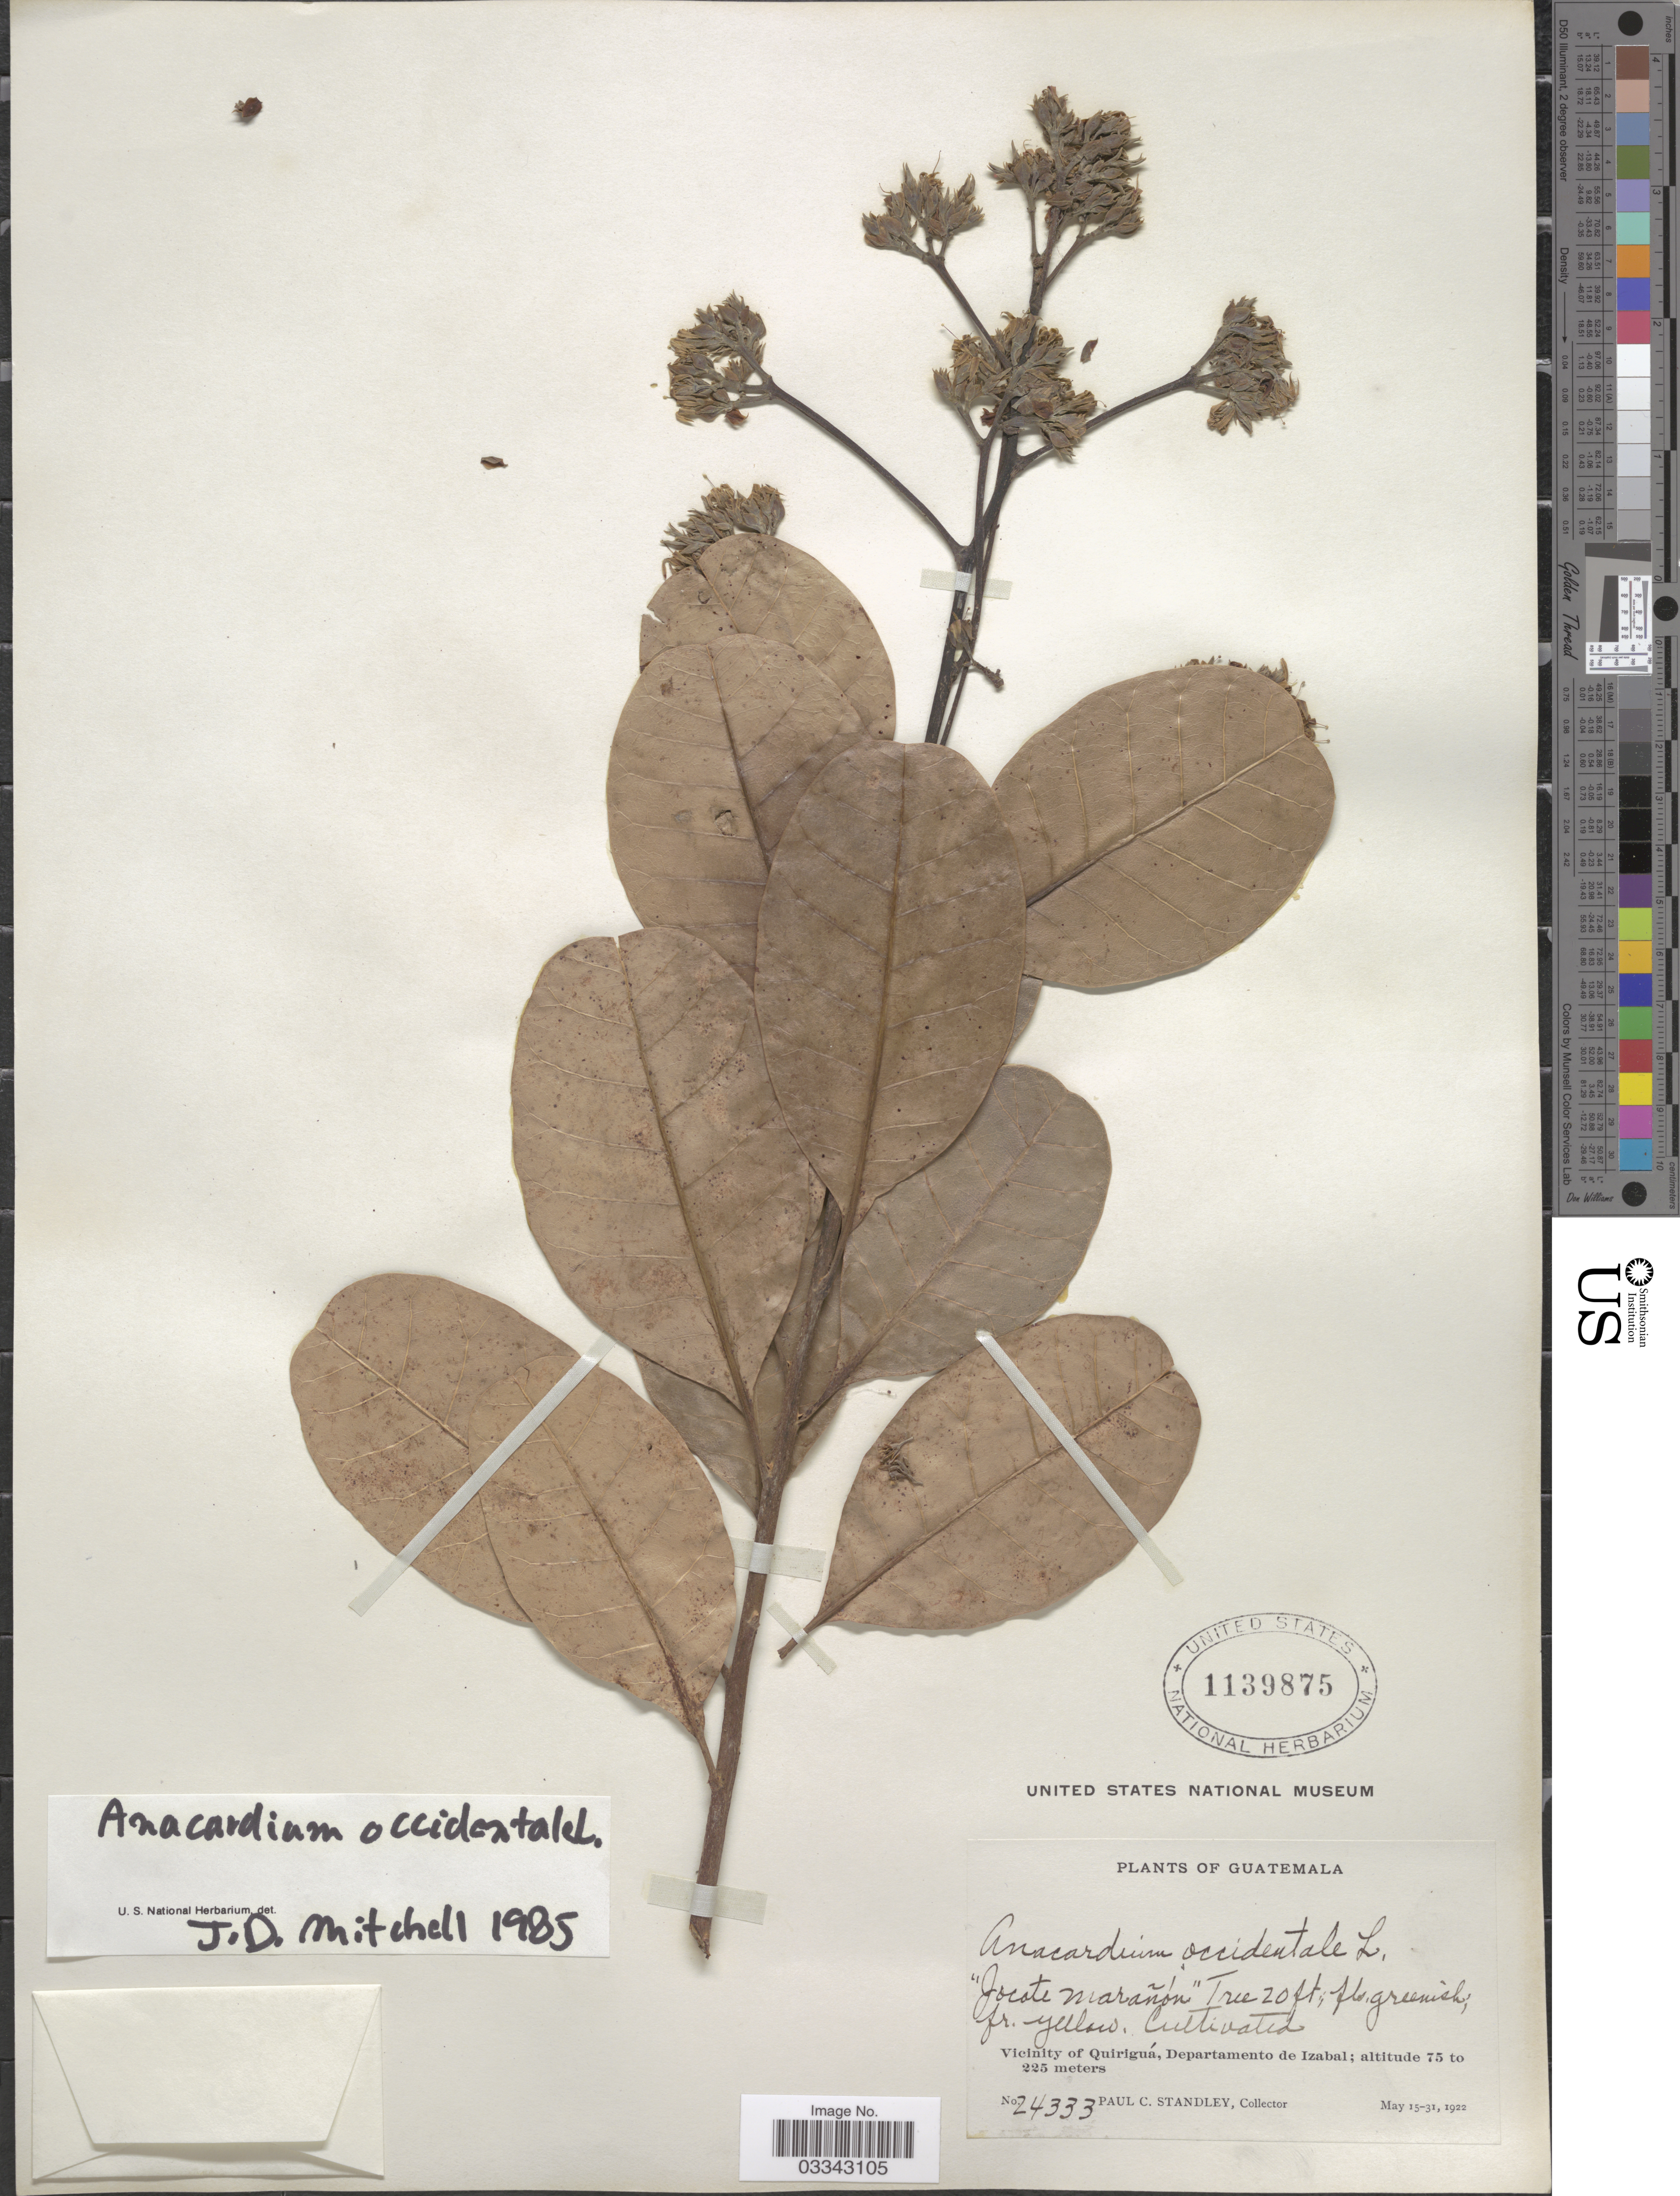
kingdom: Plantae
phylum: Tracheophyta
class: Magnoliopsida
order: Sapindales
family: Anacardiaceae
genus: Anacardium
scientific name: Anacardium occidentale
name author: L.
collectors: P. C. Standley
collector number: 24333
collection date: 1922-05-15/1922-05-31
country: Guatemala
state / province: Izabal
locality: Vicinity of Quiriguá, Departamento de Izabal.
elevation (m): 75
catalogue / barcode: US 1139875